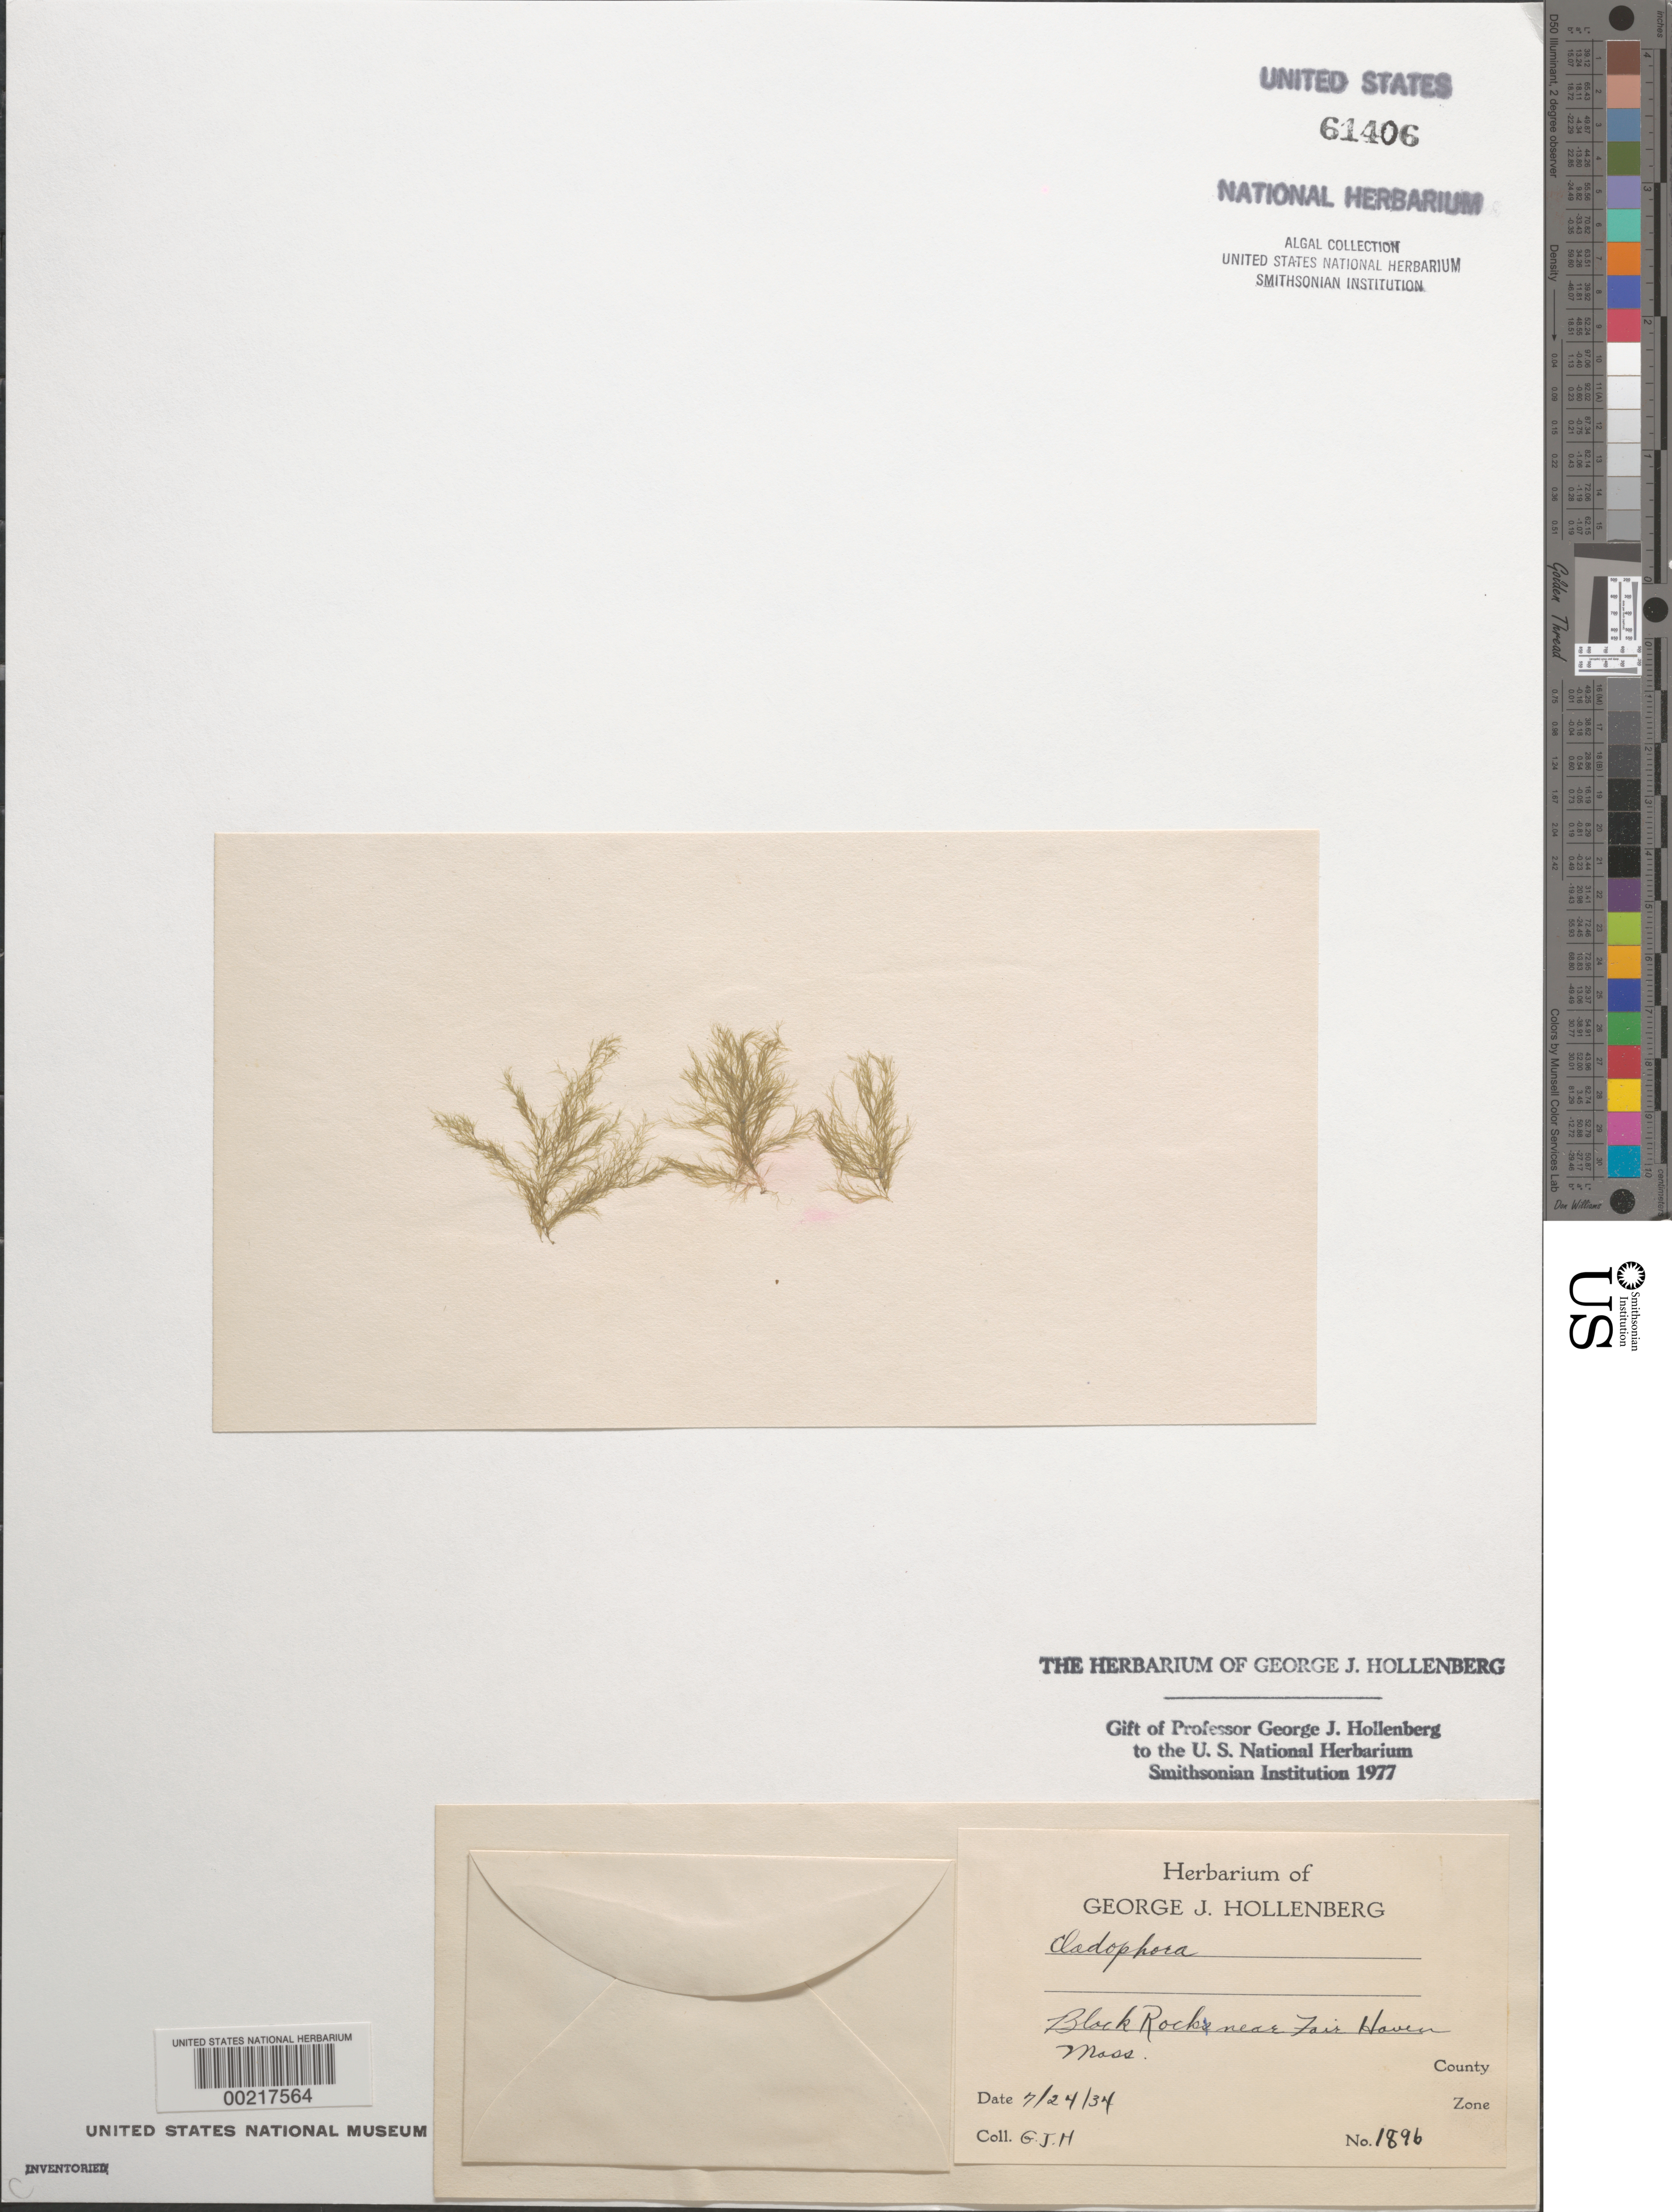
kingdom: Plantae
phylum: Chlorophyta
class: Ulvophyceae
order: Cladophorales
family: Cladophoraceae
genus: Cladophora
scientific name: Cladophora sp.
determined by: Hollenberg, George J.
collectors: G. Hollenberg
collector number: GJH 1896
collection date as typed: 24 Jul 1934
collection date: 1934-07-24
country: United States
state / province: Massachusetts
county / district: Bristol County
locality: Black Rock, near Fairhaven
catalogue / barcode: US 61406